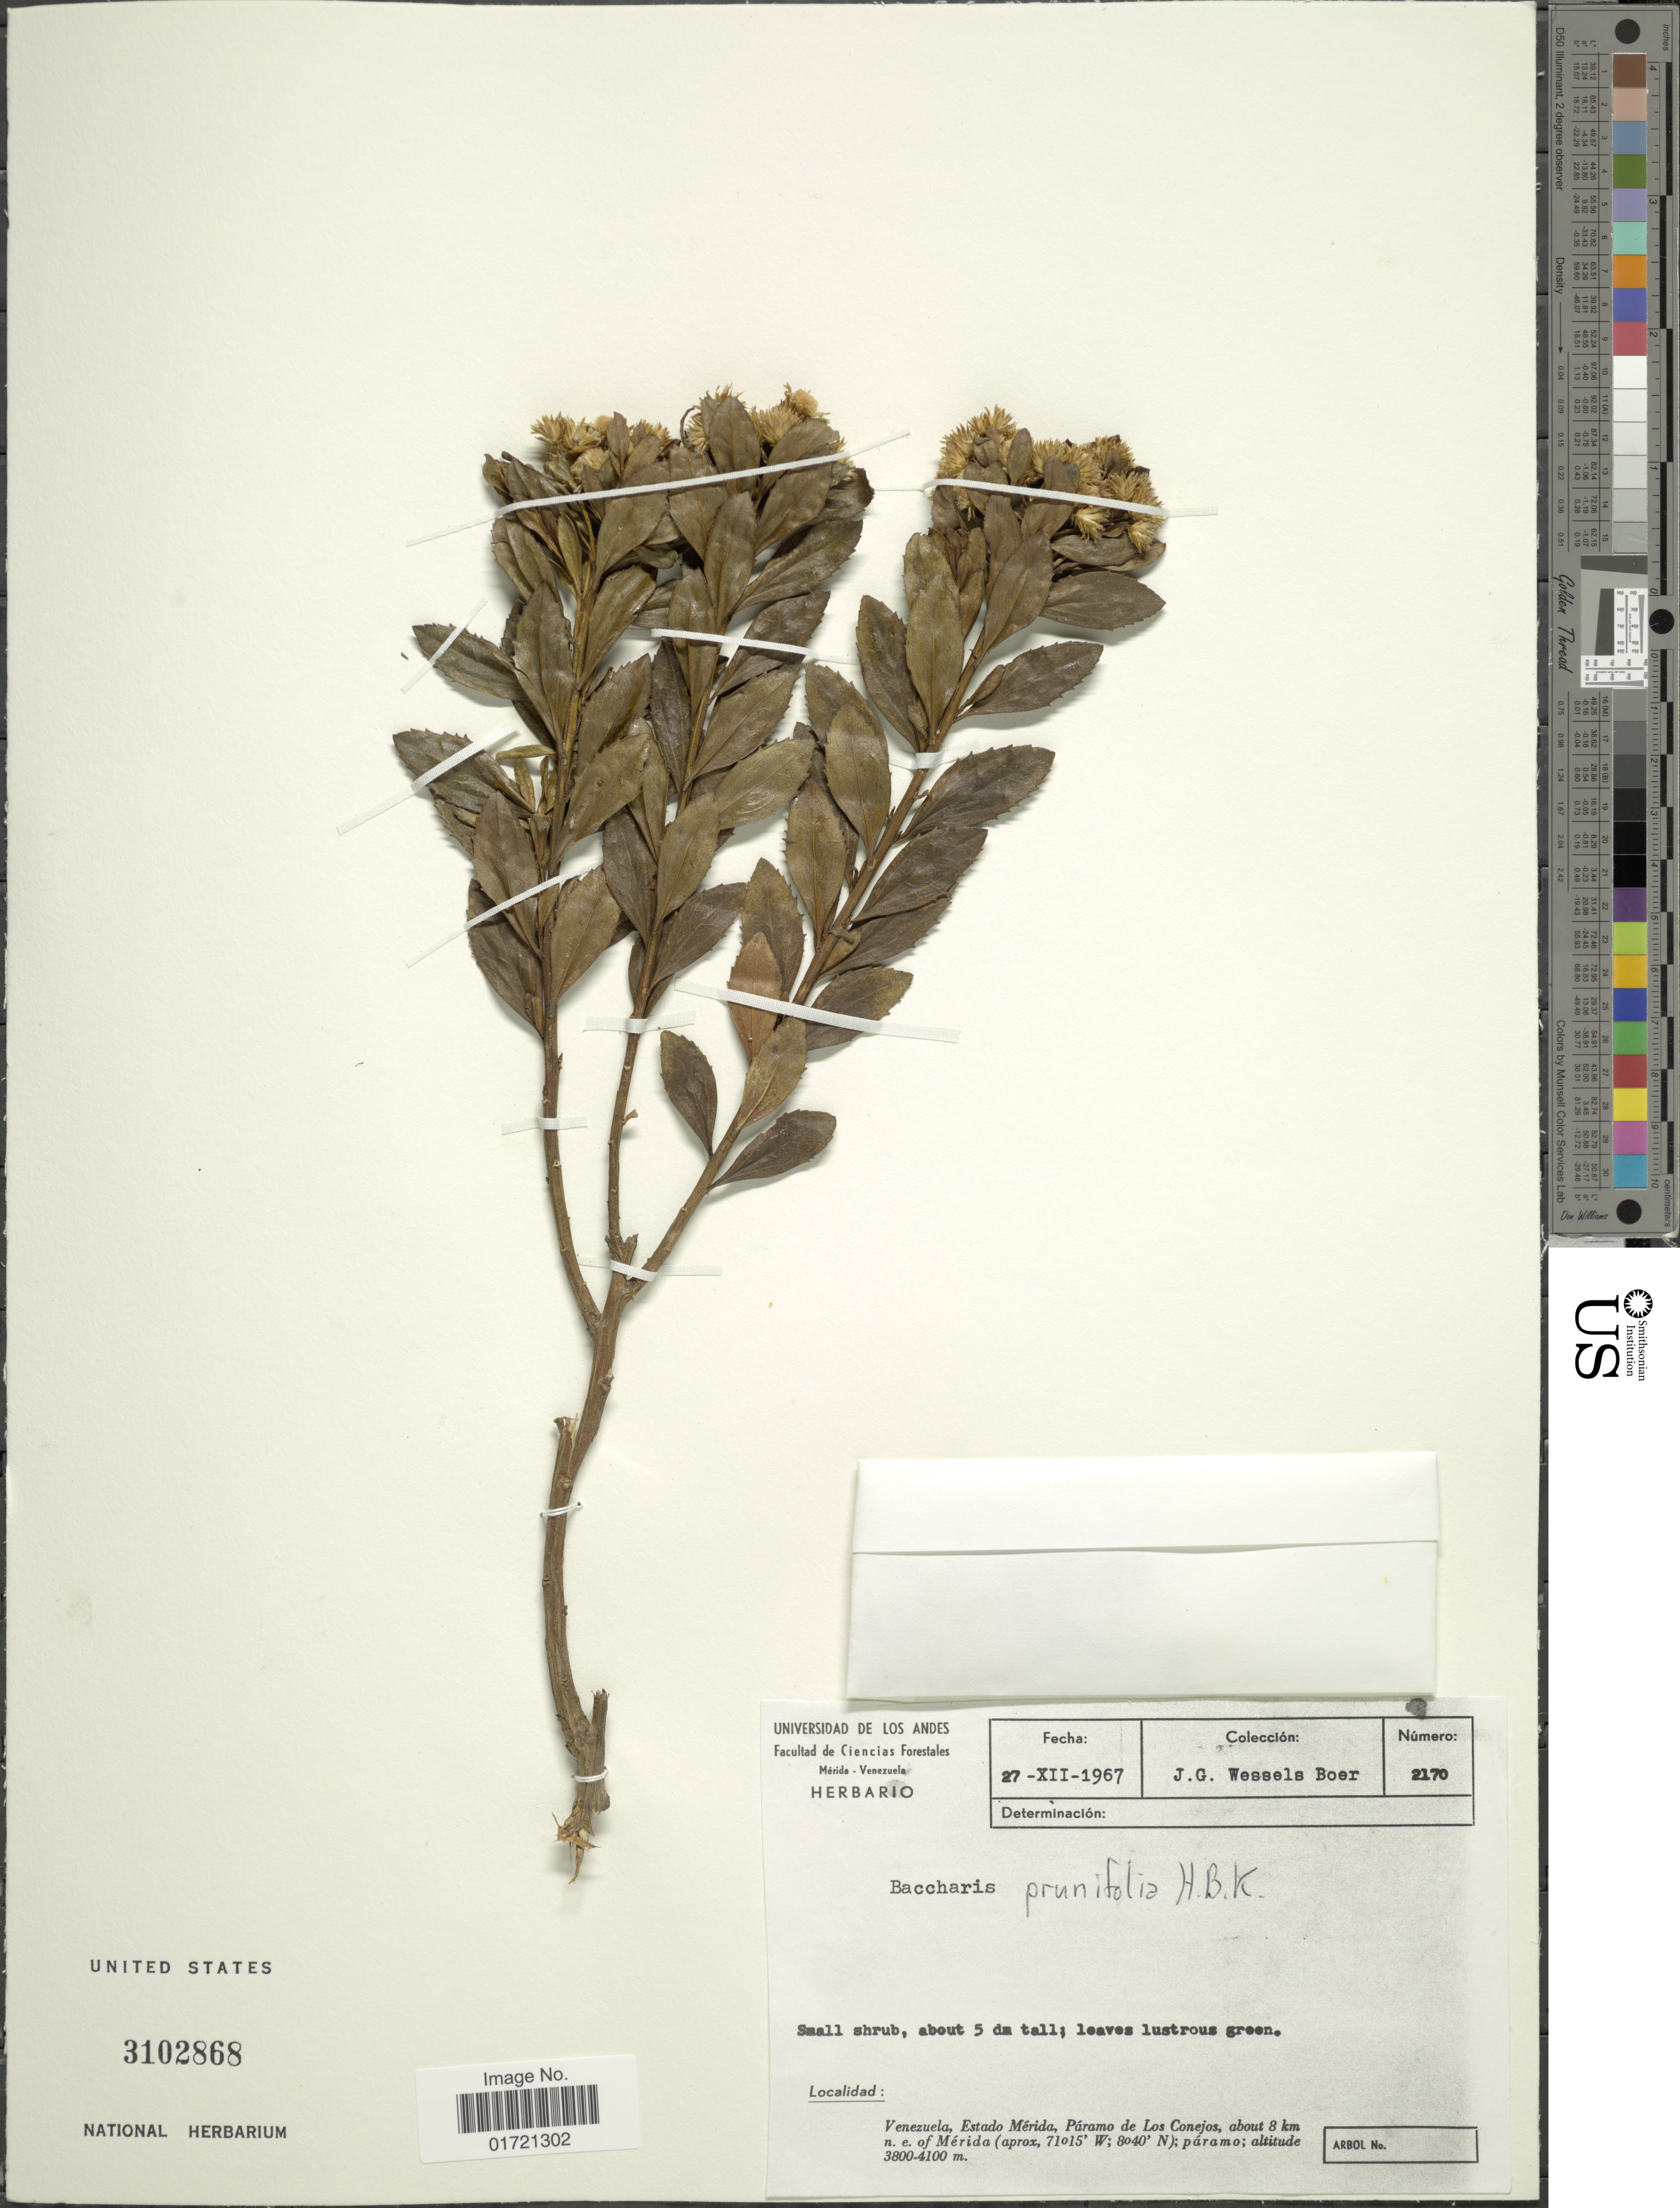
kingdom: Plantae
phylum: Tracheophyta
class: Magnoliopsida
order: Asterales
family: Asteraceae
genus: Baccharis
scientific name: Baccharis prunifolia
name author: Kunth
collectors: J. G. Wessels Boer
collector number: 2170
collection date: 1967-12-27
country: Venezuela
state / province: Mérida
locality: Venezuela, Estado Mérida, Páramo de Los Conejos, about 8 km n.e. of Mérida.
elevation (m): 3800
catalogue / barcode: US 3102868